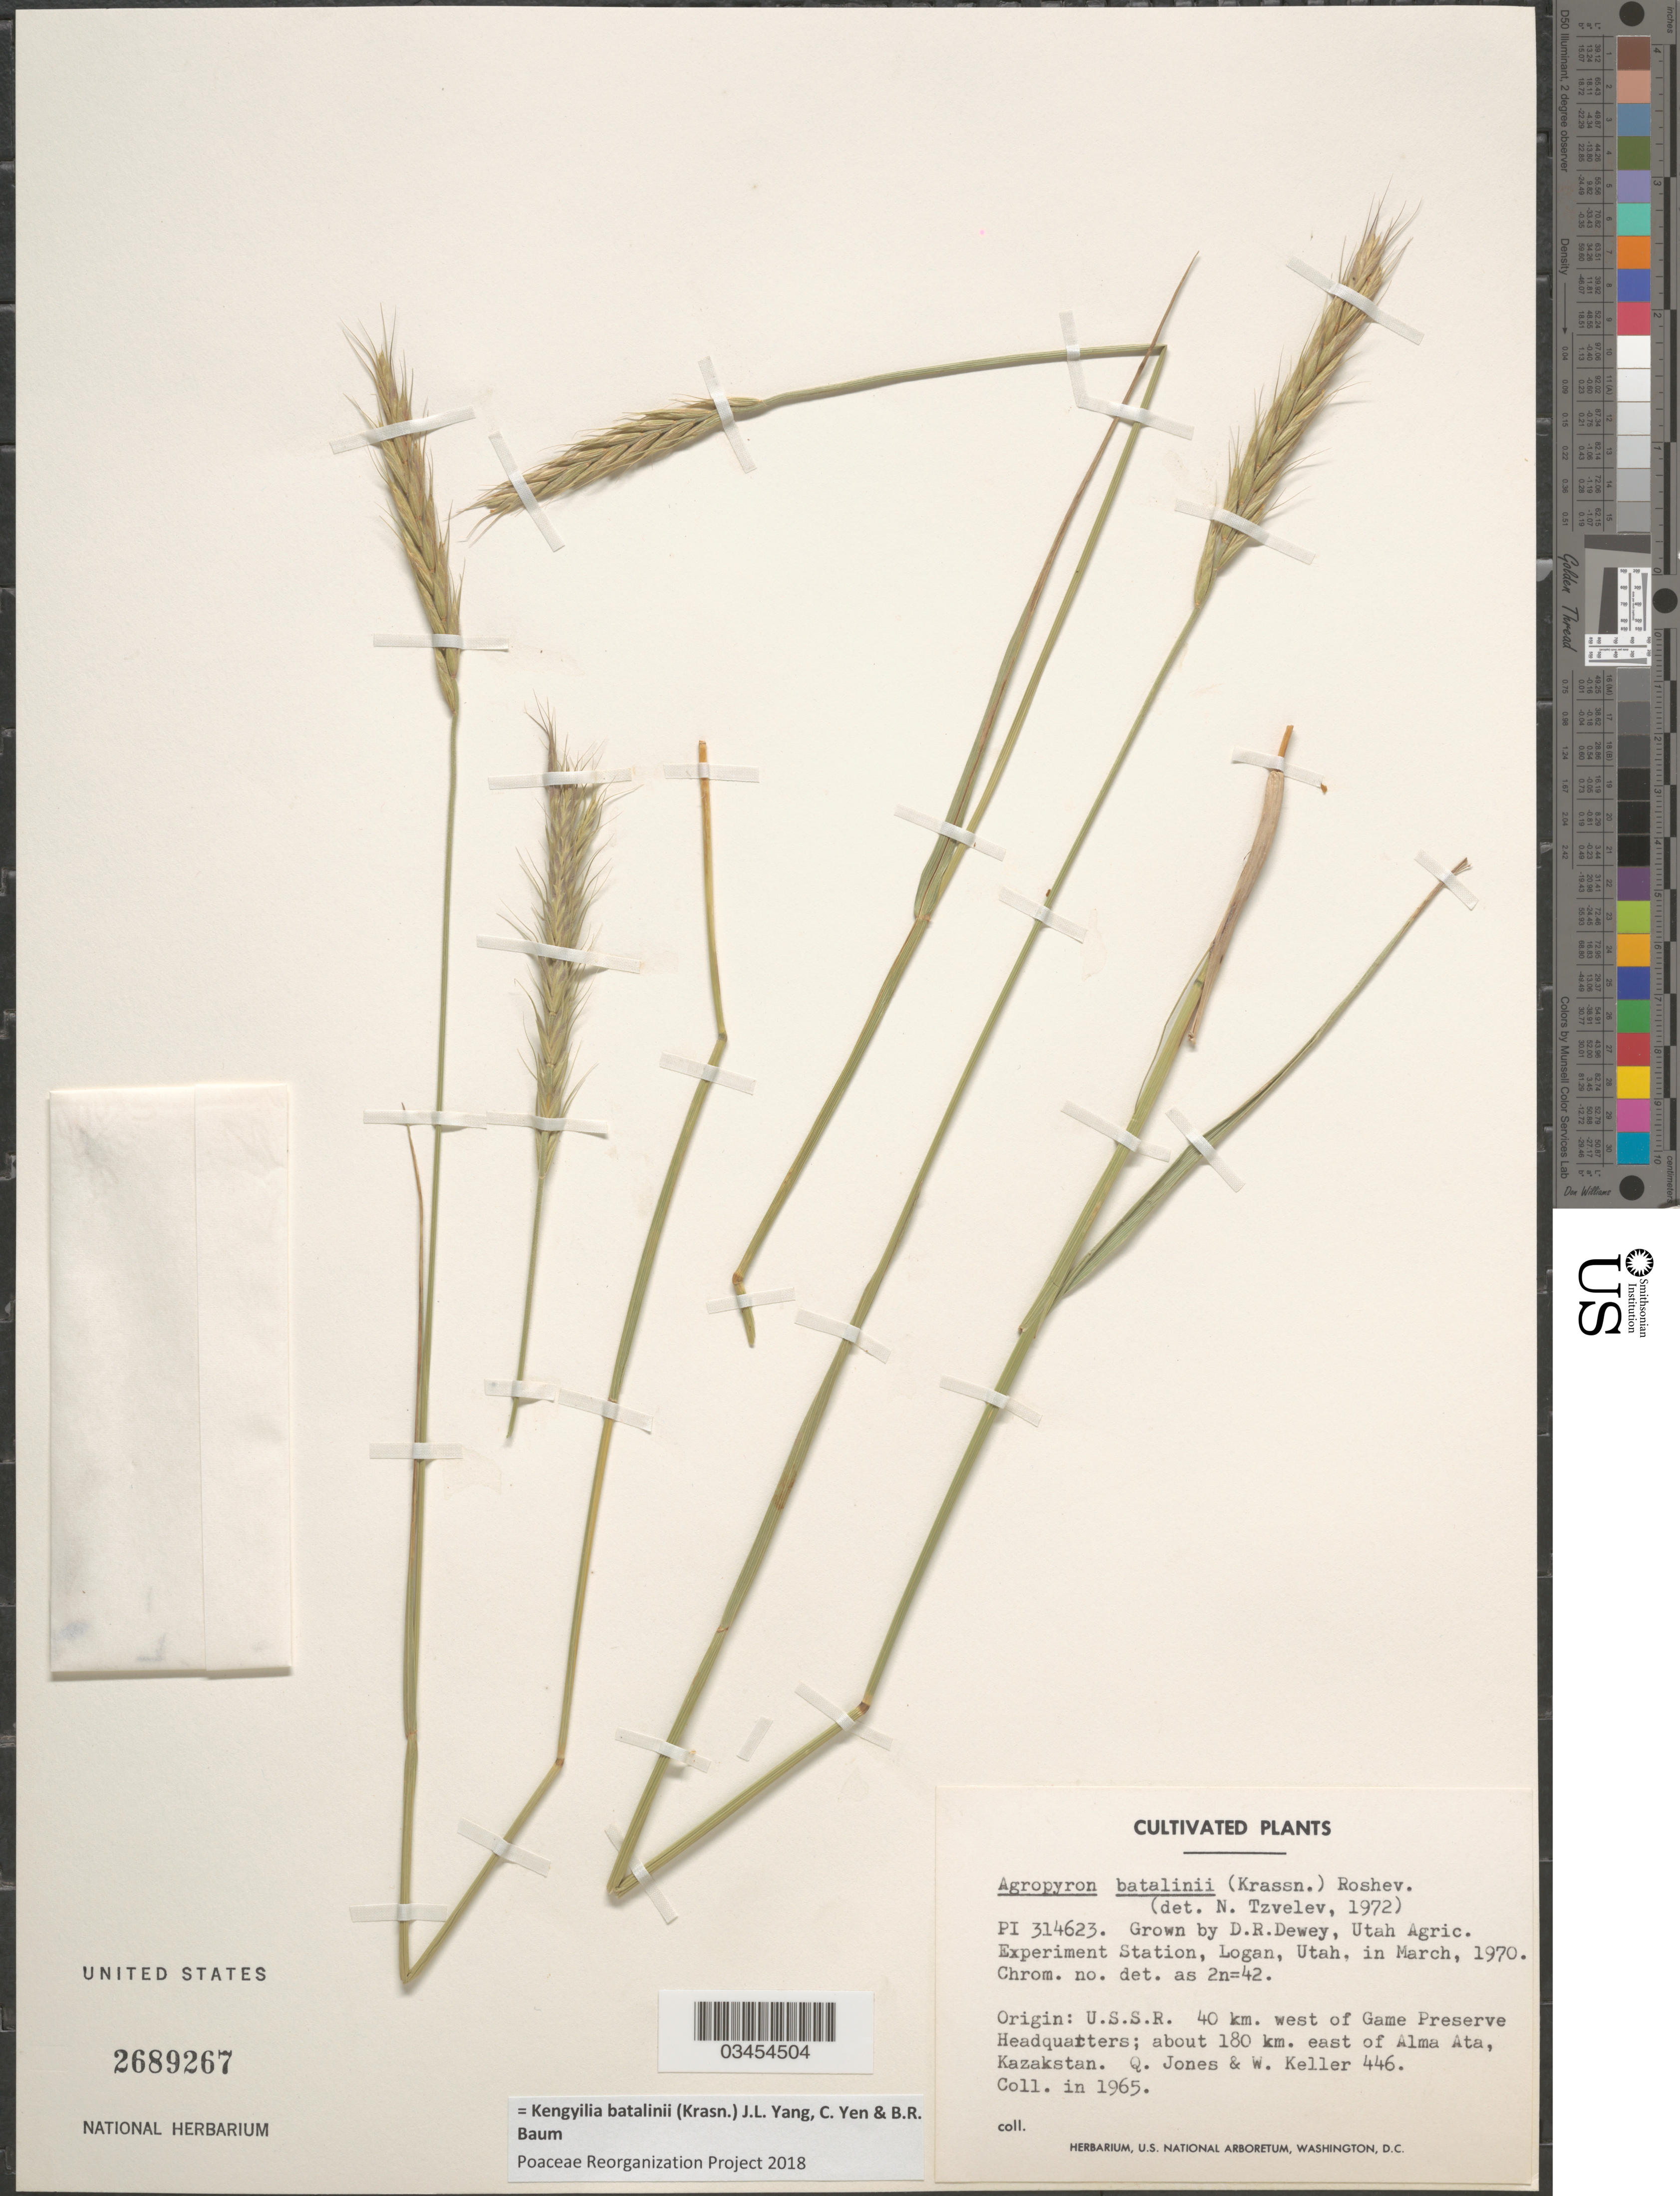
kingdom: Plantae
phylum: Tracheophyta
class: Liliopsida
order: Poales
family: Poaceae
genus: Kengyilia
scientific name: Kengyilia batalinii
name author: (Krasn.) J.L. Yang et al.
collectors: D. Dewey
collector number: PI 314623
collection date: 1970-03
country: United States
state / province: Utah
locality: Utah Agric. Experiment Station, Logan.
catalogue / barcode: US 2689267